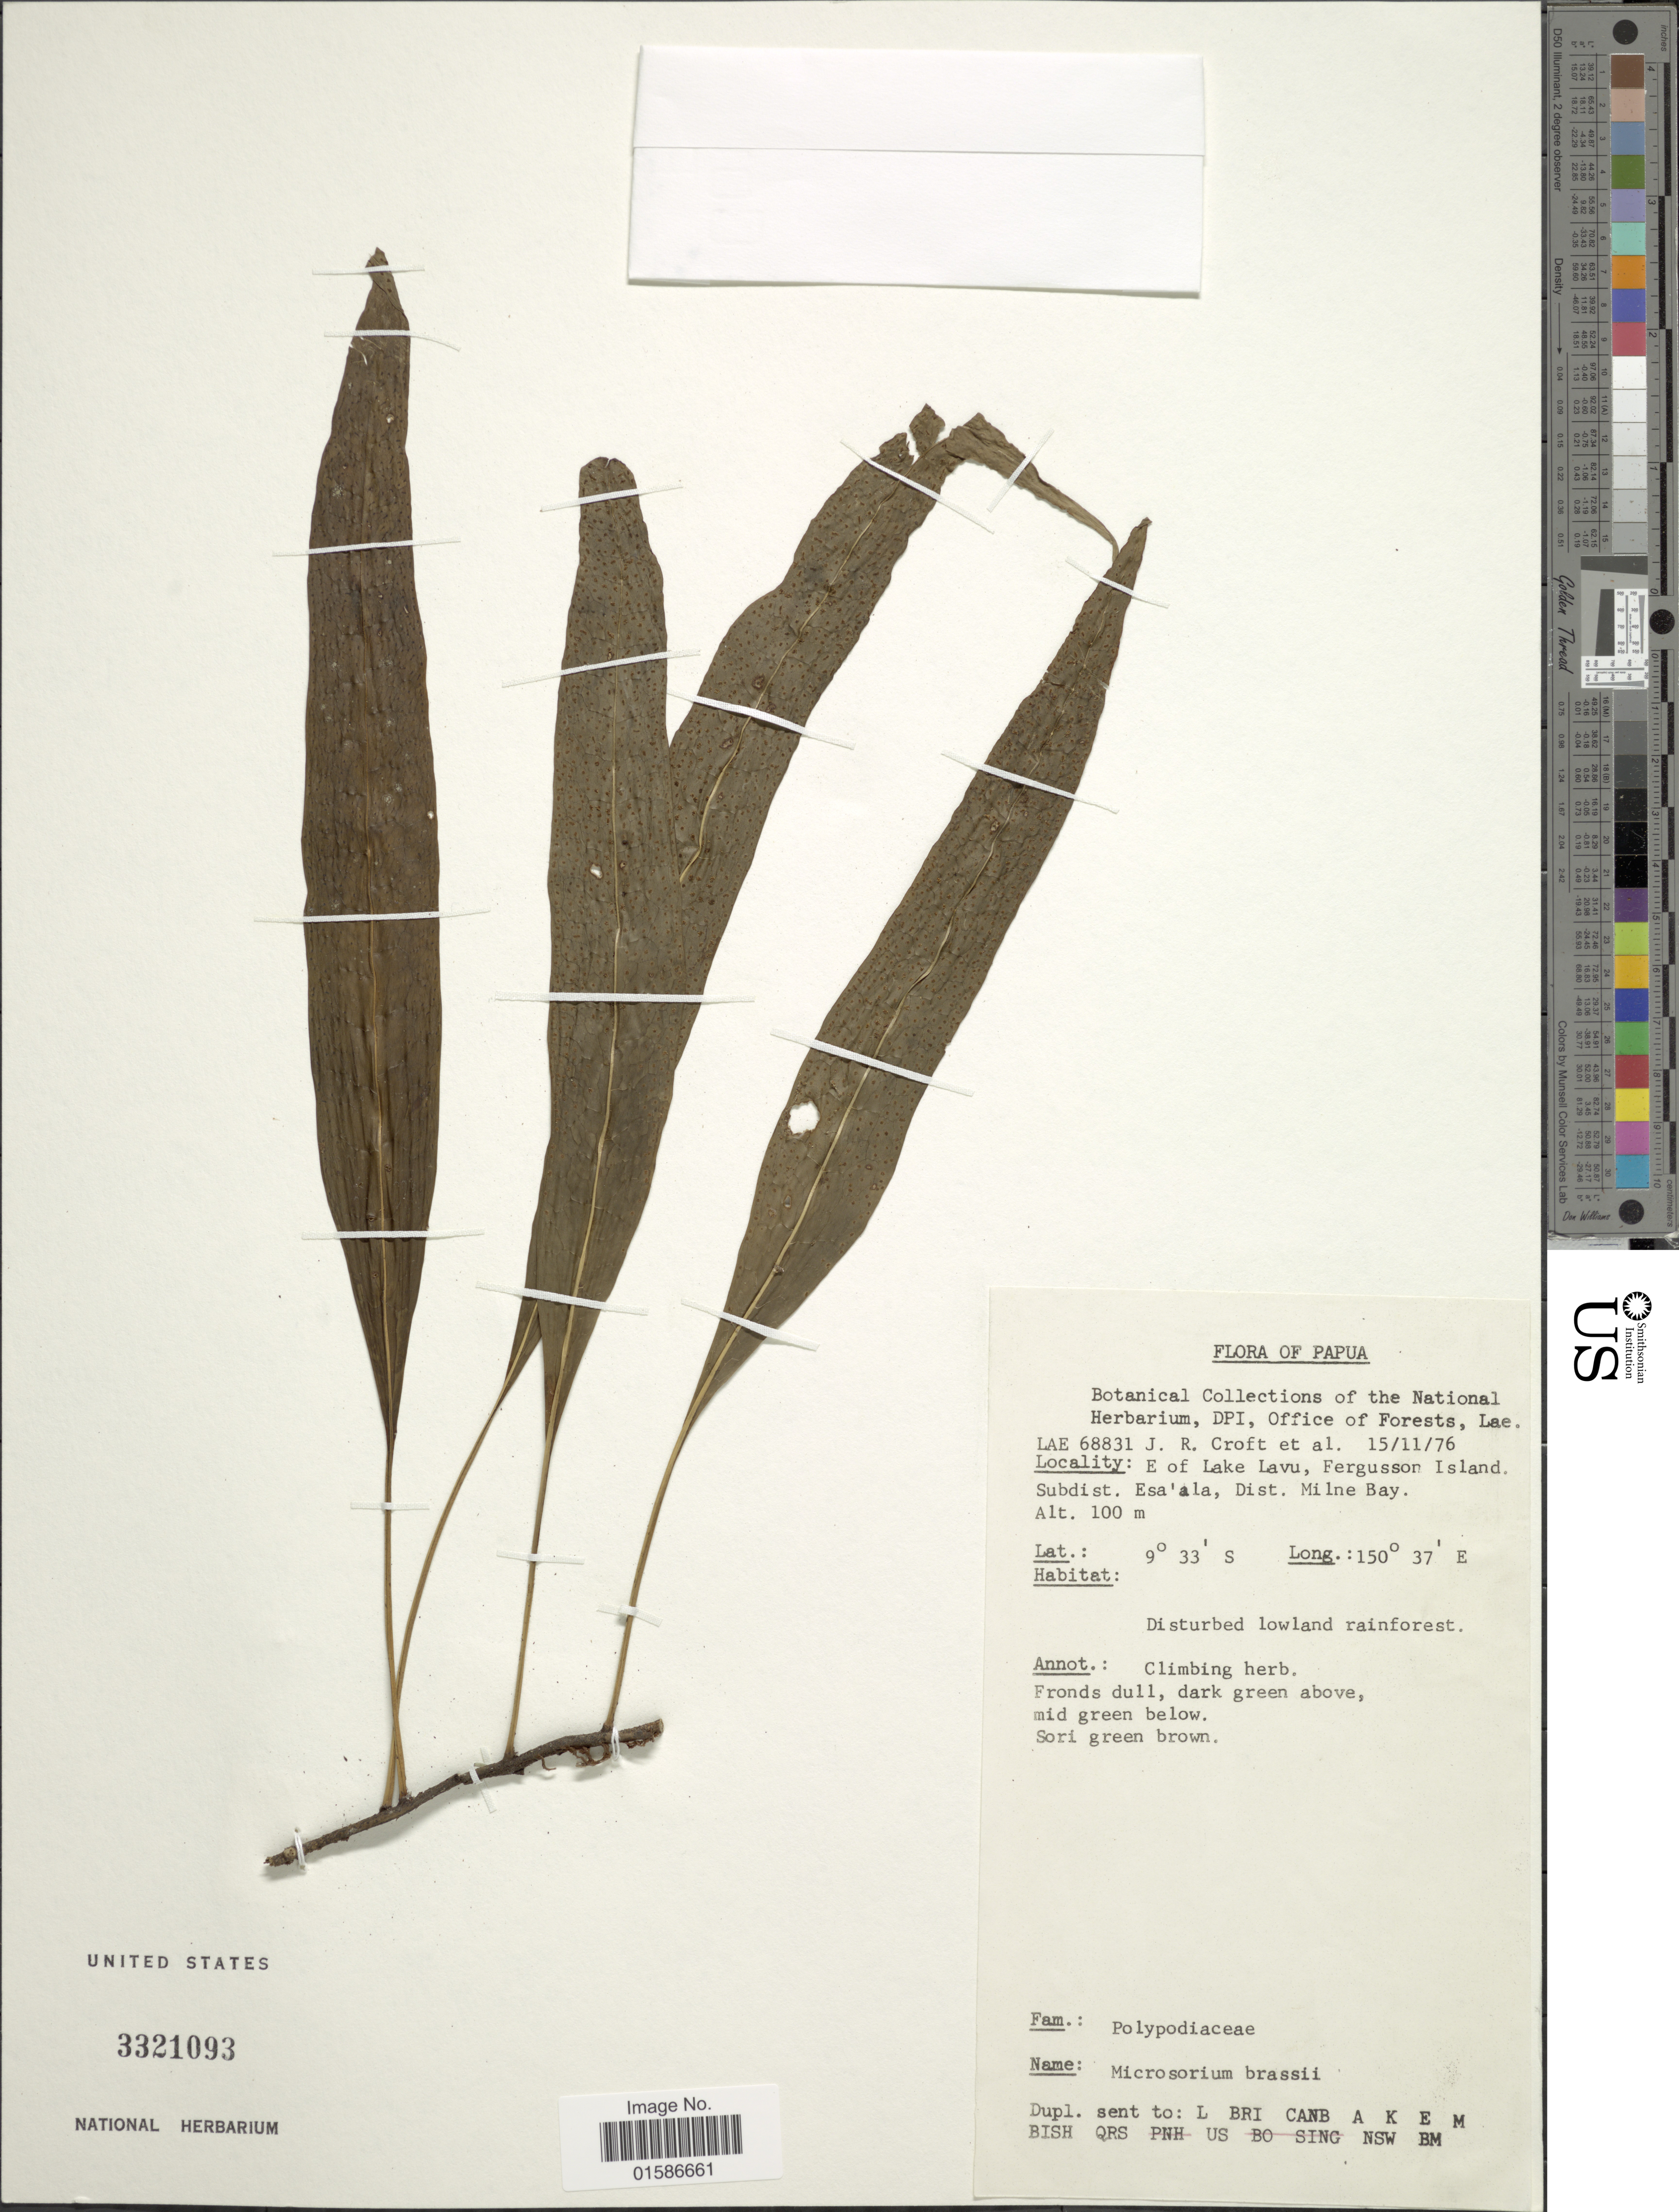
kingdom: Plantae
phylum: Tracheophyta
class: Polypodiopsida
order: Polypodiales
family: Polypodiaceae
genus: Microsorum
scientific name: Microsorum rampans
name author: (Baker) Parris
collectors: J. R. Croft & et al.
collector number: LAE 68831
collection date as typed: Transcribed d/m/y: 15/11/76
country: Papua New Guinea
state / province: Milne Bay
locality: E of Lake Lavu, fergusson Island. Subdist. Esa'ala, Dist. Milne Bay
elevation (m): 100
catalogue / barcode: US 3321093